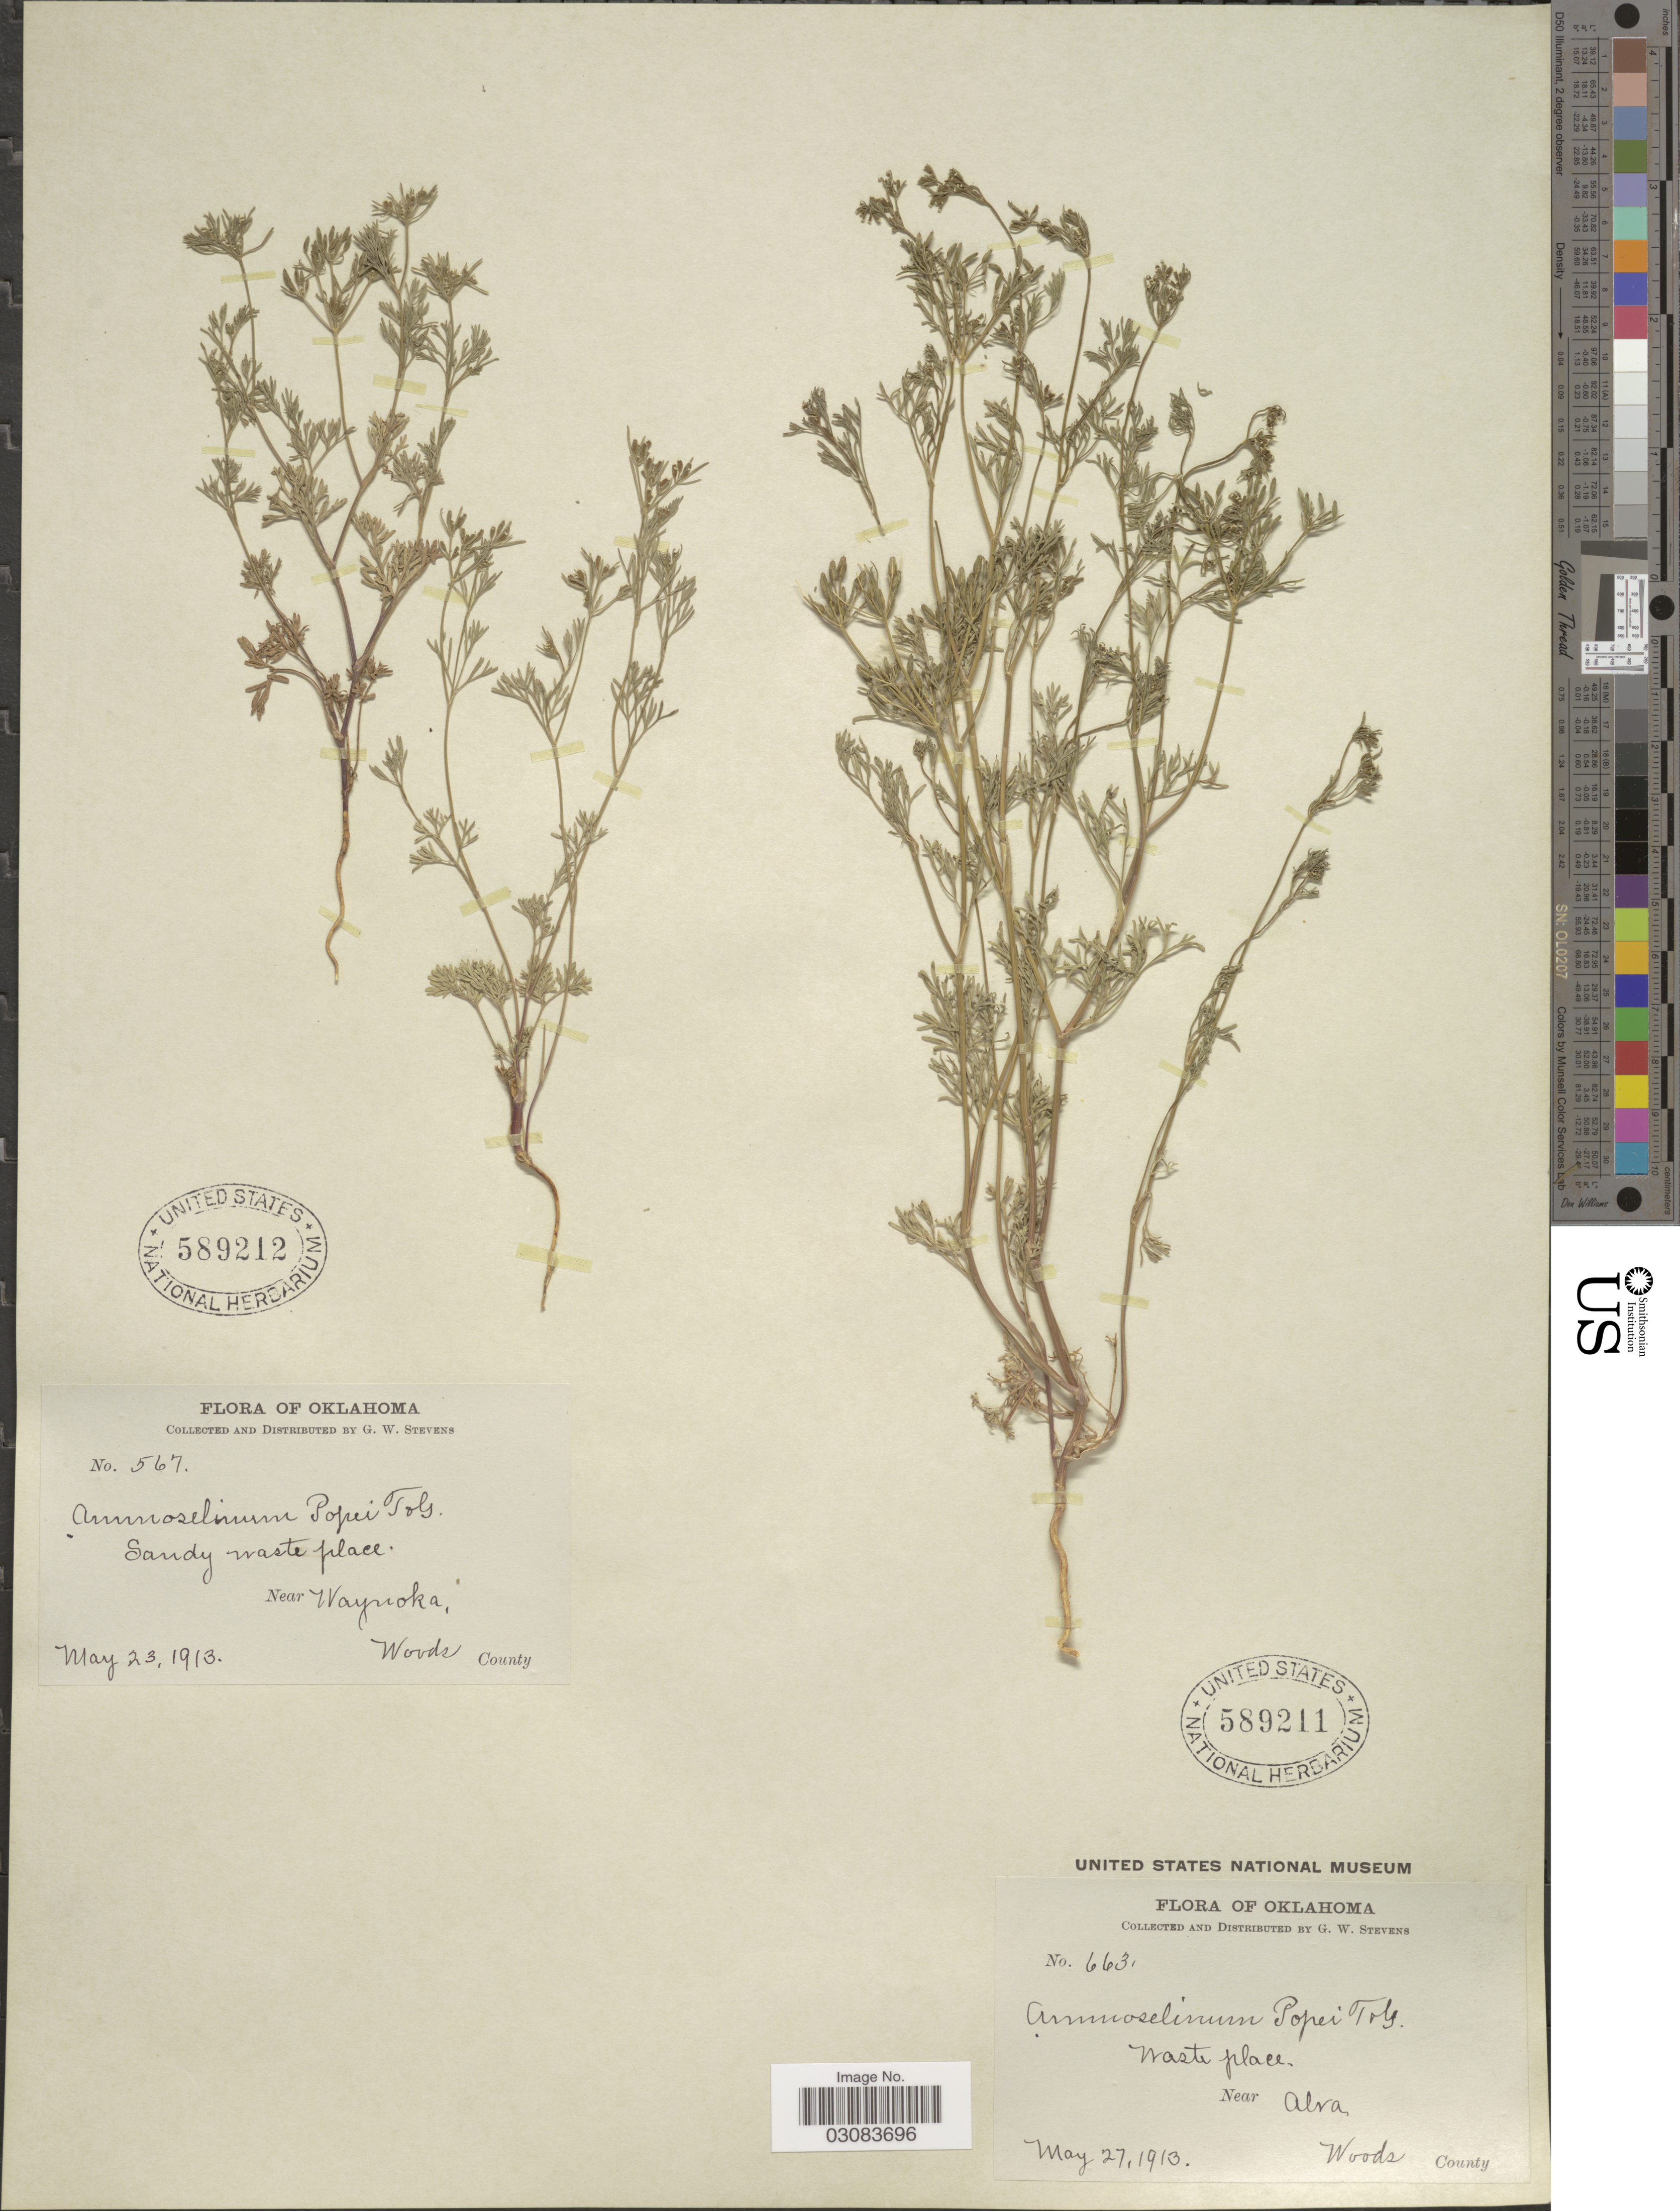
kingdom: Plantae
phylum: Tracheophyta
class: Magnoliopsida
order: Apiales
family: Apiaceae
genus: Ammoselinum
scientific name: Ammoselinum popei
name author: Torr. & A. Gray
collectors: G. W. Stevens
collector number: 663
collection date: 1913-05-27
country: United States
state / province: Oklahoma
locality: Waste place. Near Alva. Woods County.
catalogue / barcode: US 589211